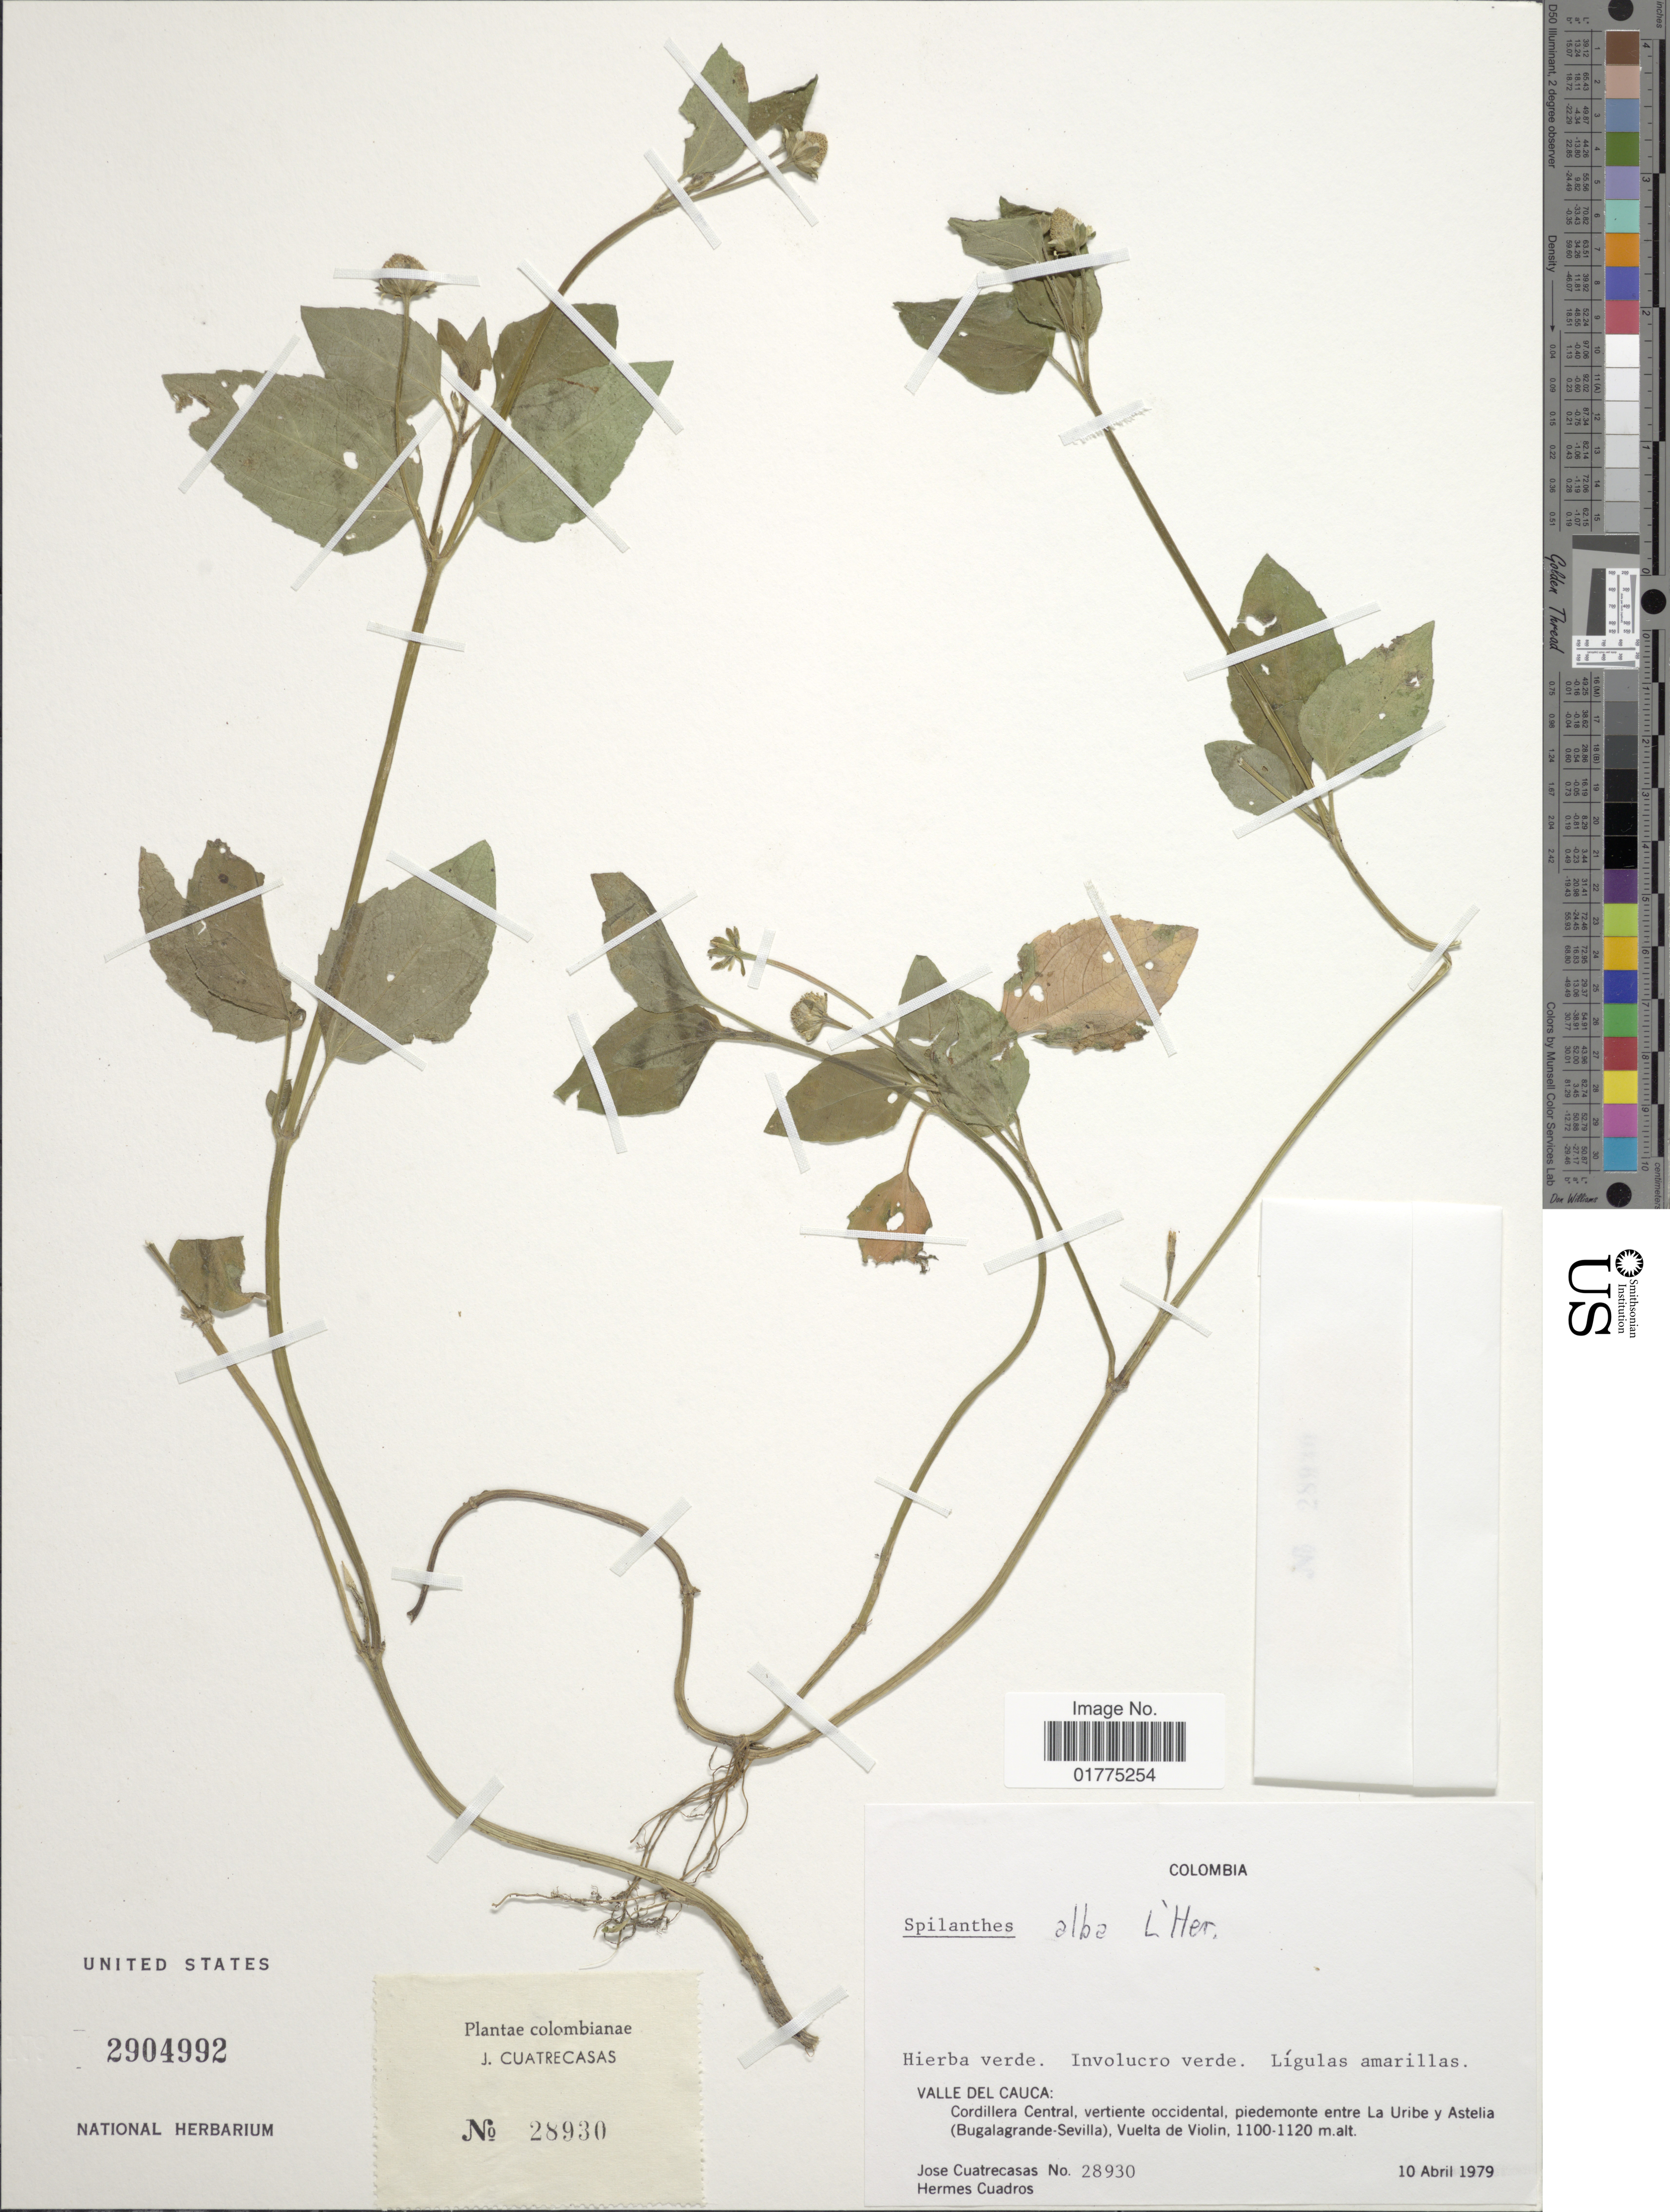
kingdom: Plantae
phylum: Tracheophyta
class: Magnoliopsida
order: Asterales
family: Asteraceae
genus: Acmella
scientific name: Acmella alba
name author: (L'Hér.) R.K. Jansen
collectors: J. Cuatrecasas & H. Cuadros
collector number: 28930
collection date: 1979-04-10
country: Colombia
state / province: Valle del Cauca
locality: Valle del Cauca: Cordillera Central, vertiente occidental, piedemonte entre la Uribe y Astelia (Bugalagrande0Sevilla), Vuelta de Violin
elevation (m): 1100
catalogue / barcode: US 2904992